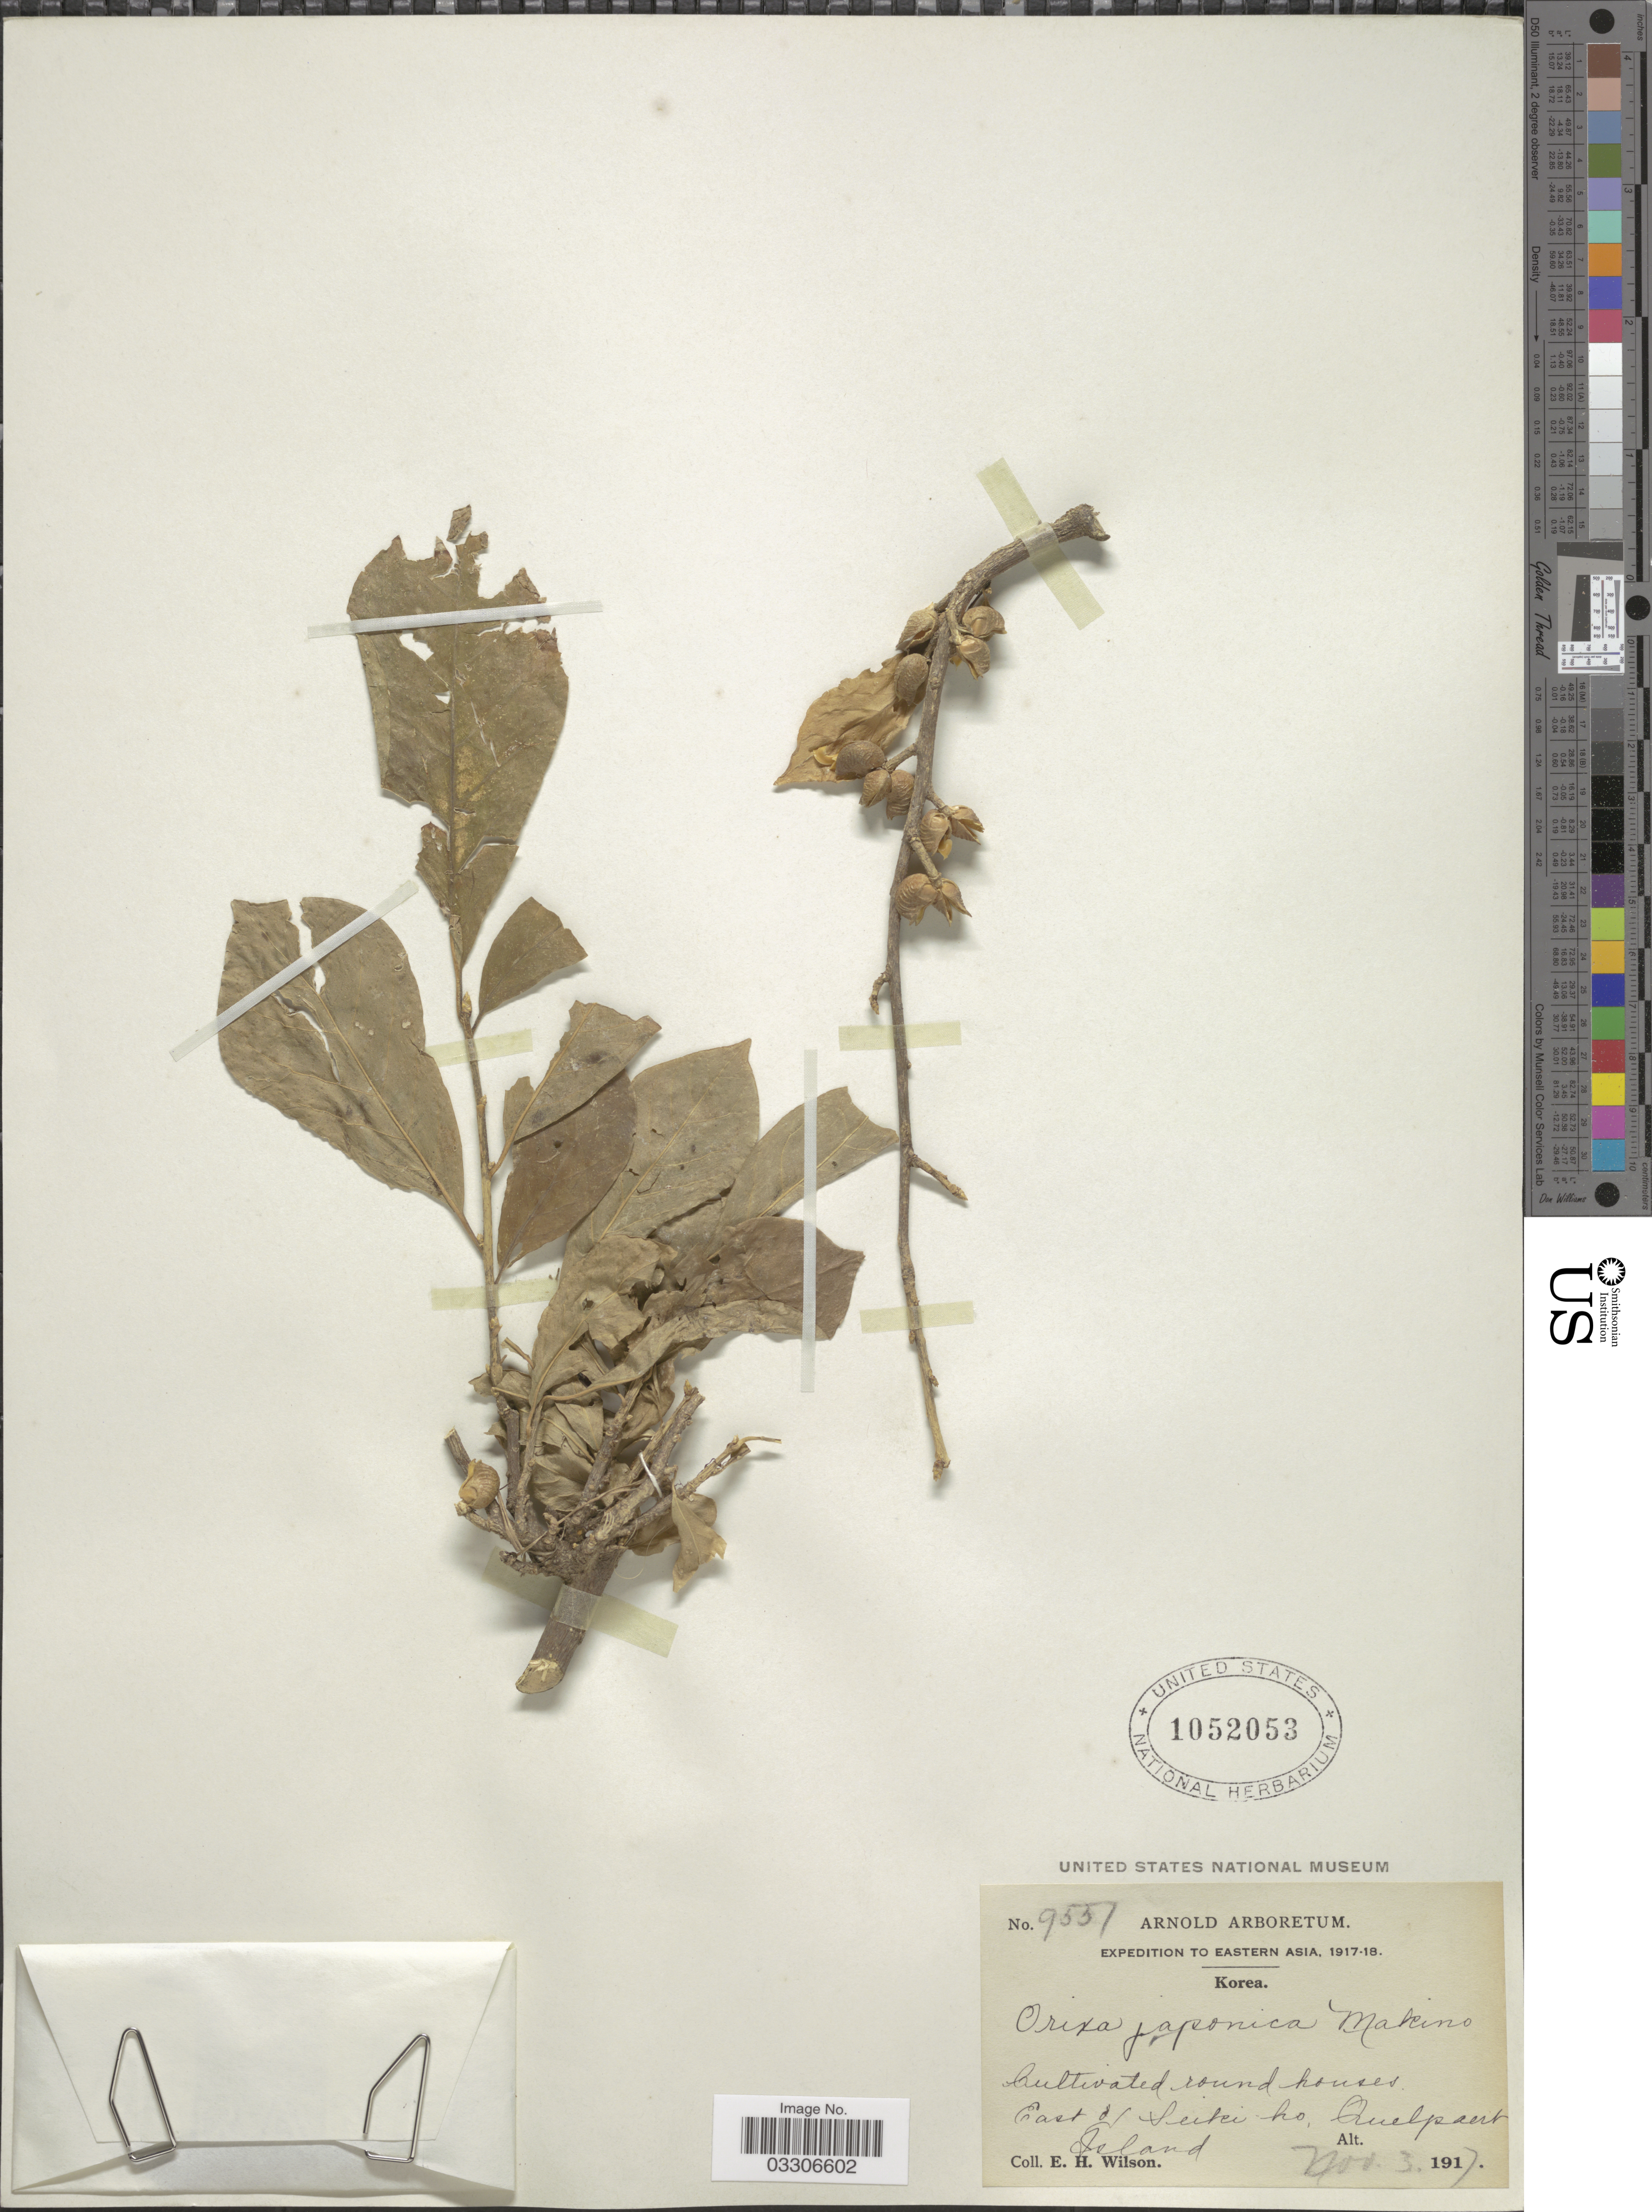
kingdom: Plantae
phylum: Tracheophyta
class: Magnoliopsida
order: Sapindales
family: Rutaceae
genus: Orixa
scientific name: Orixa japonica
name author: Thunb.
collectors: E. Wilson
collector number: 9557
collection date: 1917-11-03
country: South Korea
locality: Cultivated round houses. East of Seiki-ho, Quelpaert Island.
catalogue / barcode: US 1052053